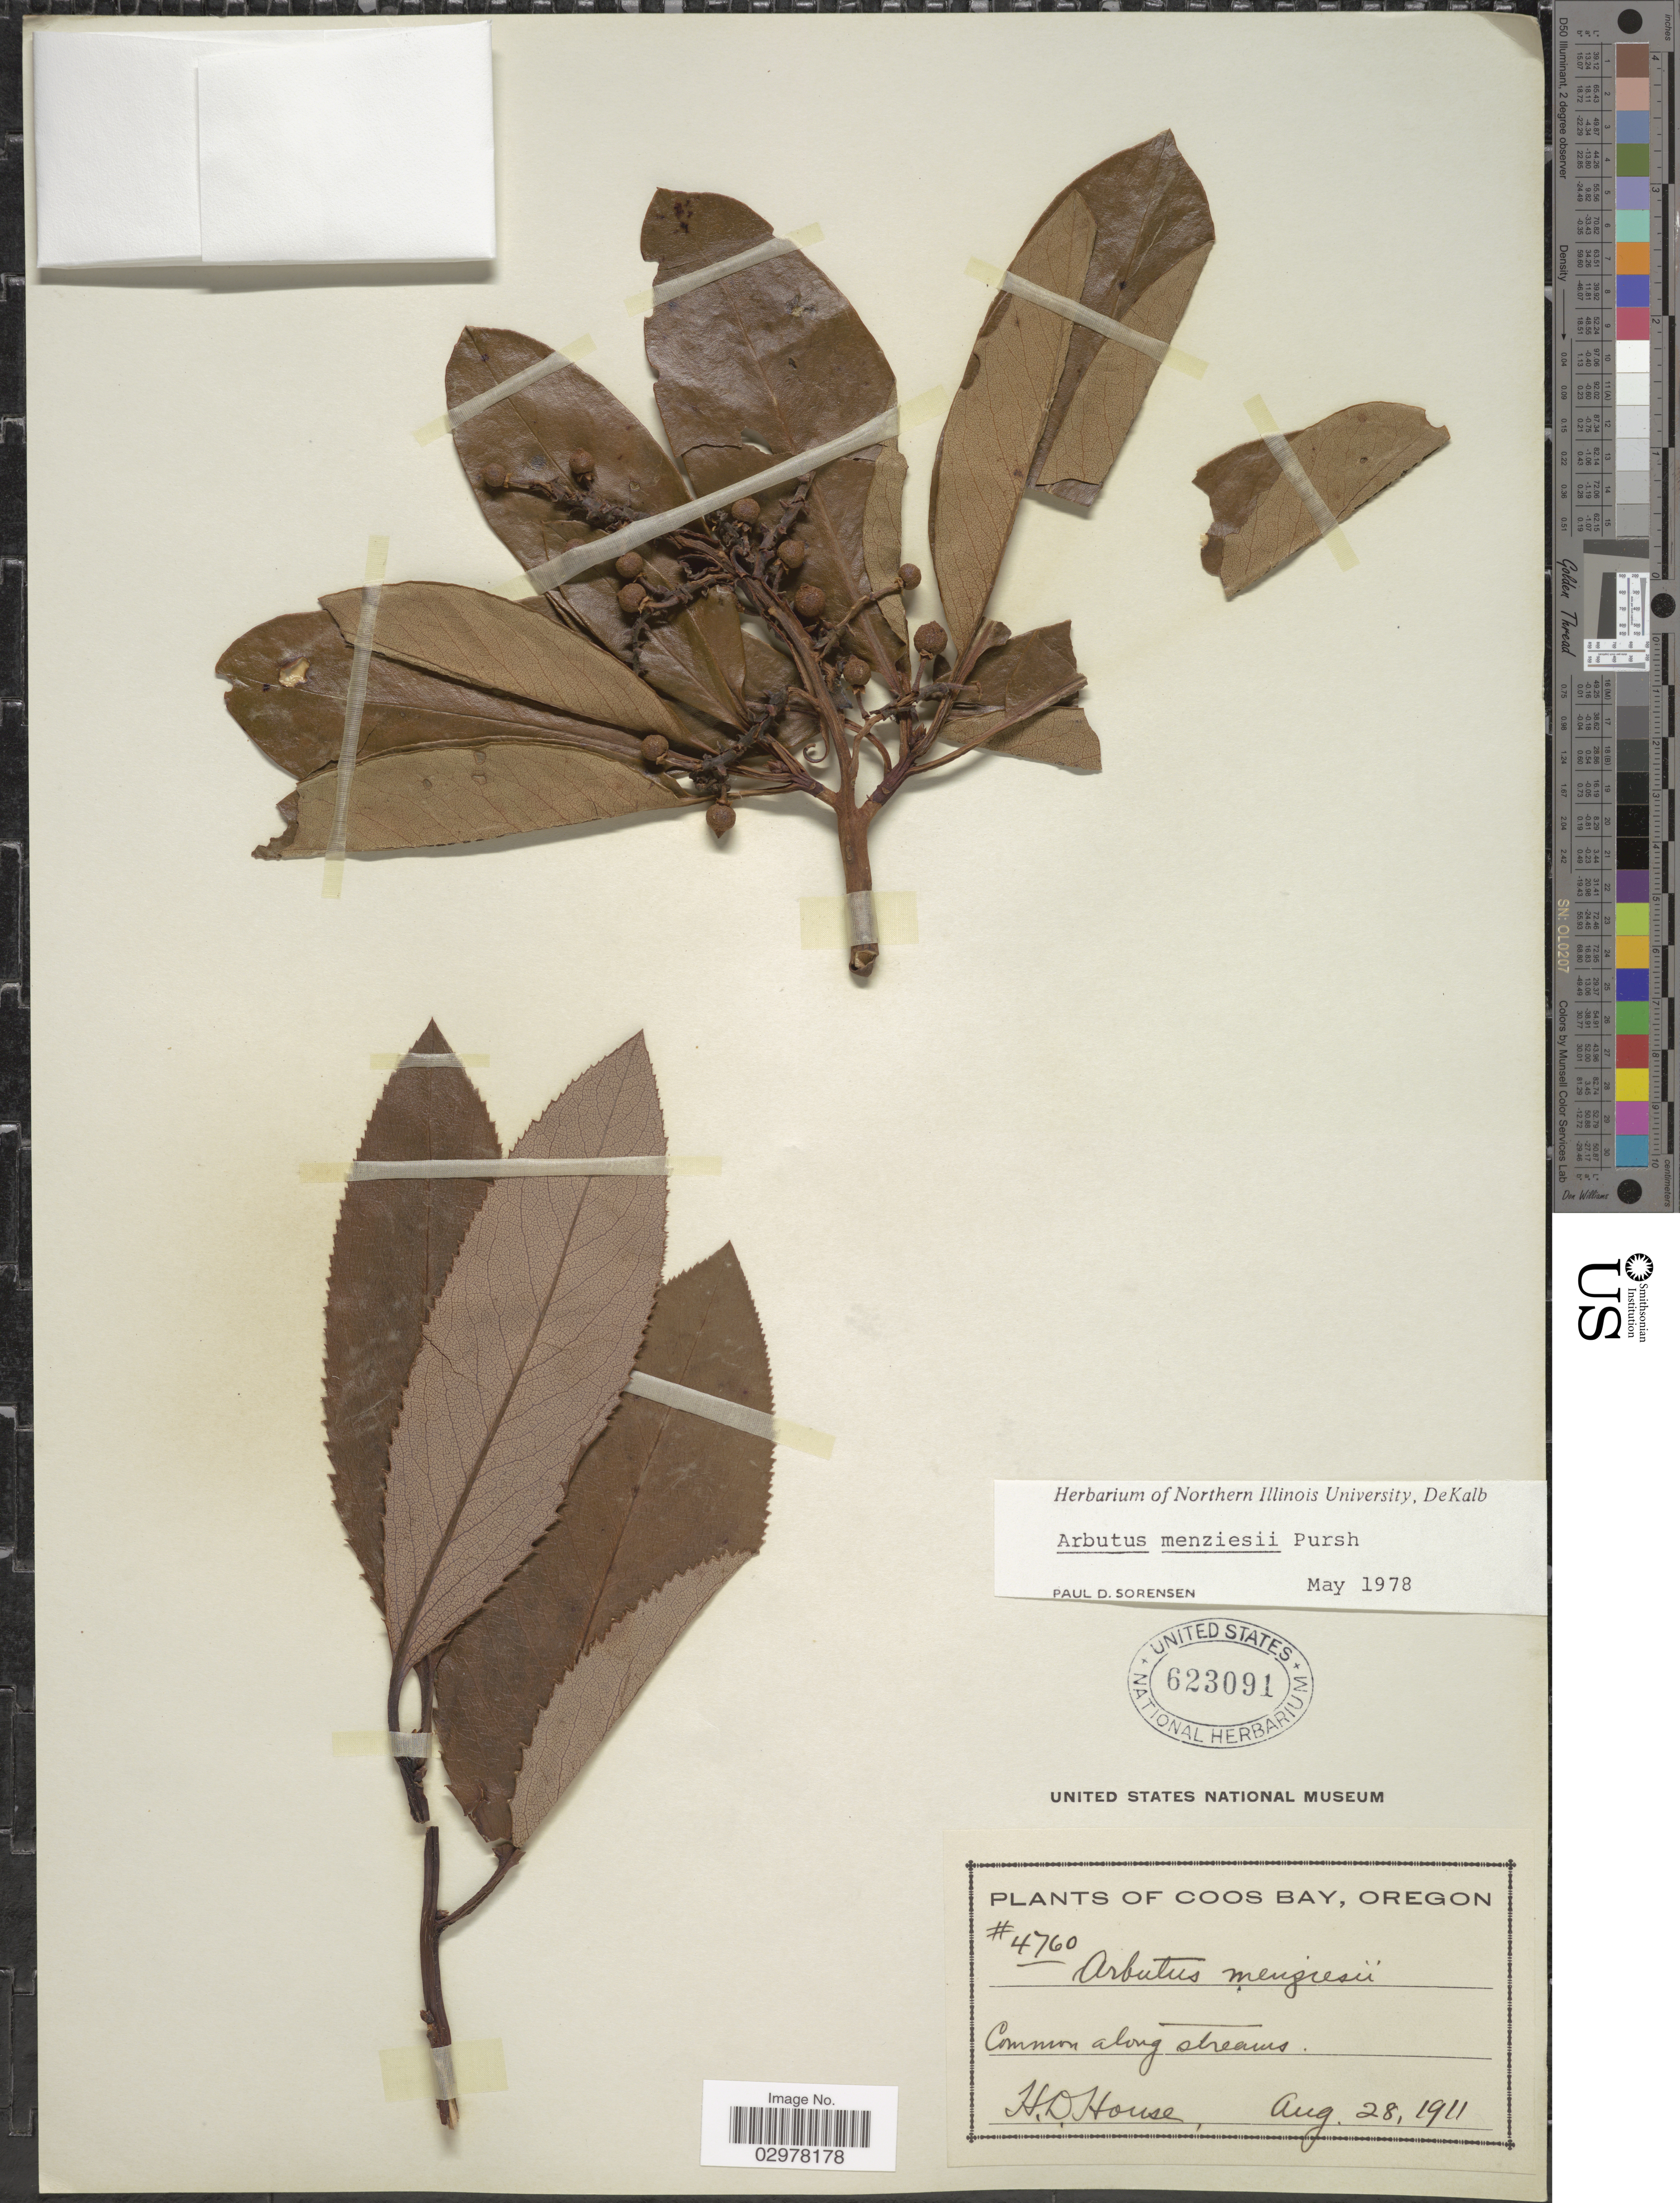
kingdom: Plantae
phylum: Tracheophyta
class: Magnoliopsida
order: Ericales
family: Ericaceae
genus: Arbutus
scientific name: Arbutus menziesii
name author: Pursh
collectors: H. D. House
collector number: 4760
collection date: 1911-08-28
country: United States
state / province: Oregon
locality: Coos Bay. Common along streams.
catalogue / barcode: US 623091